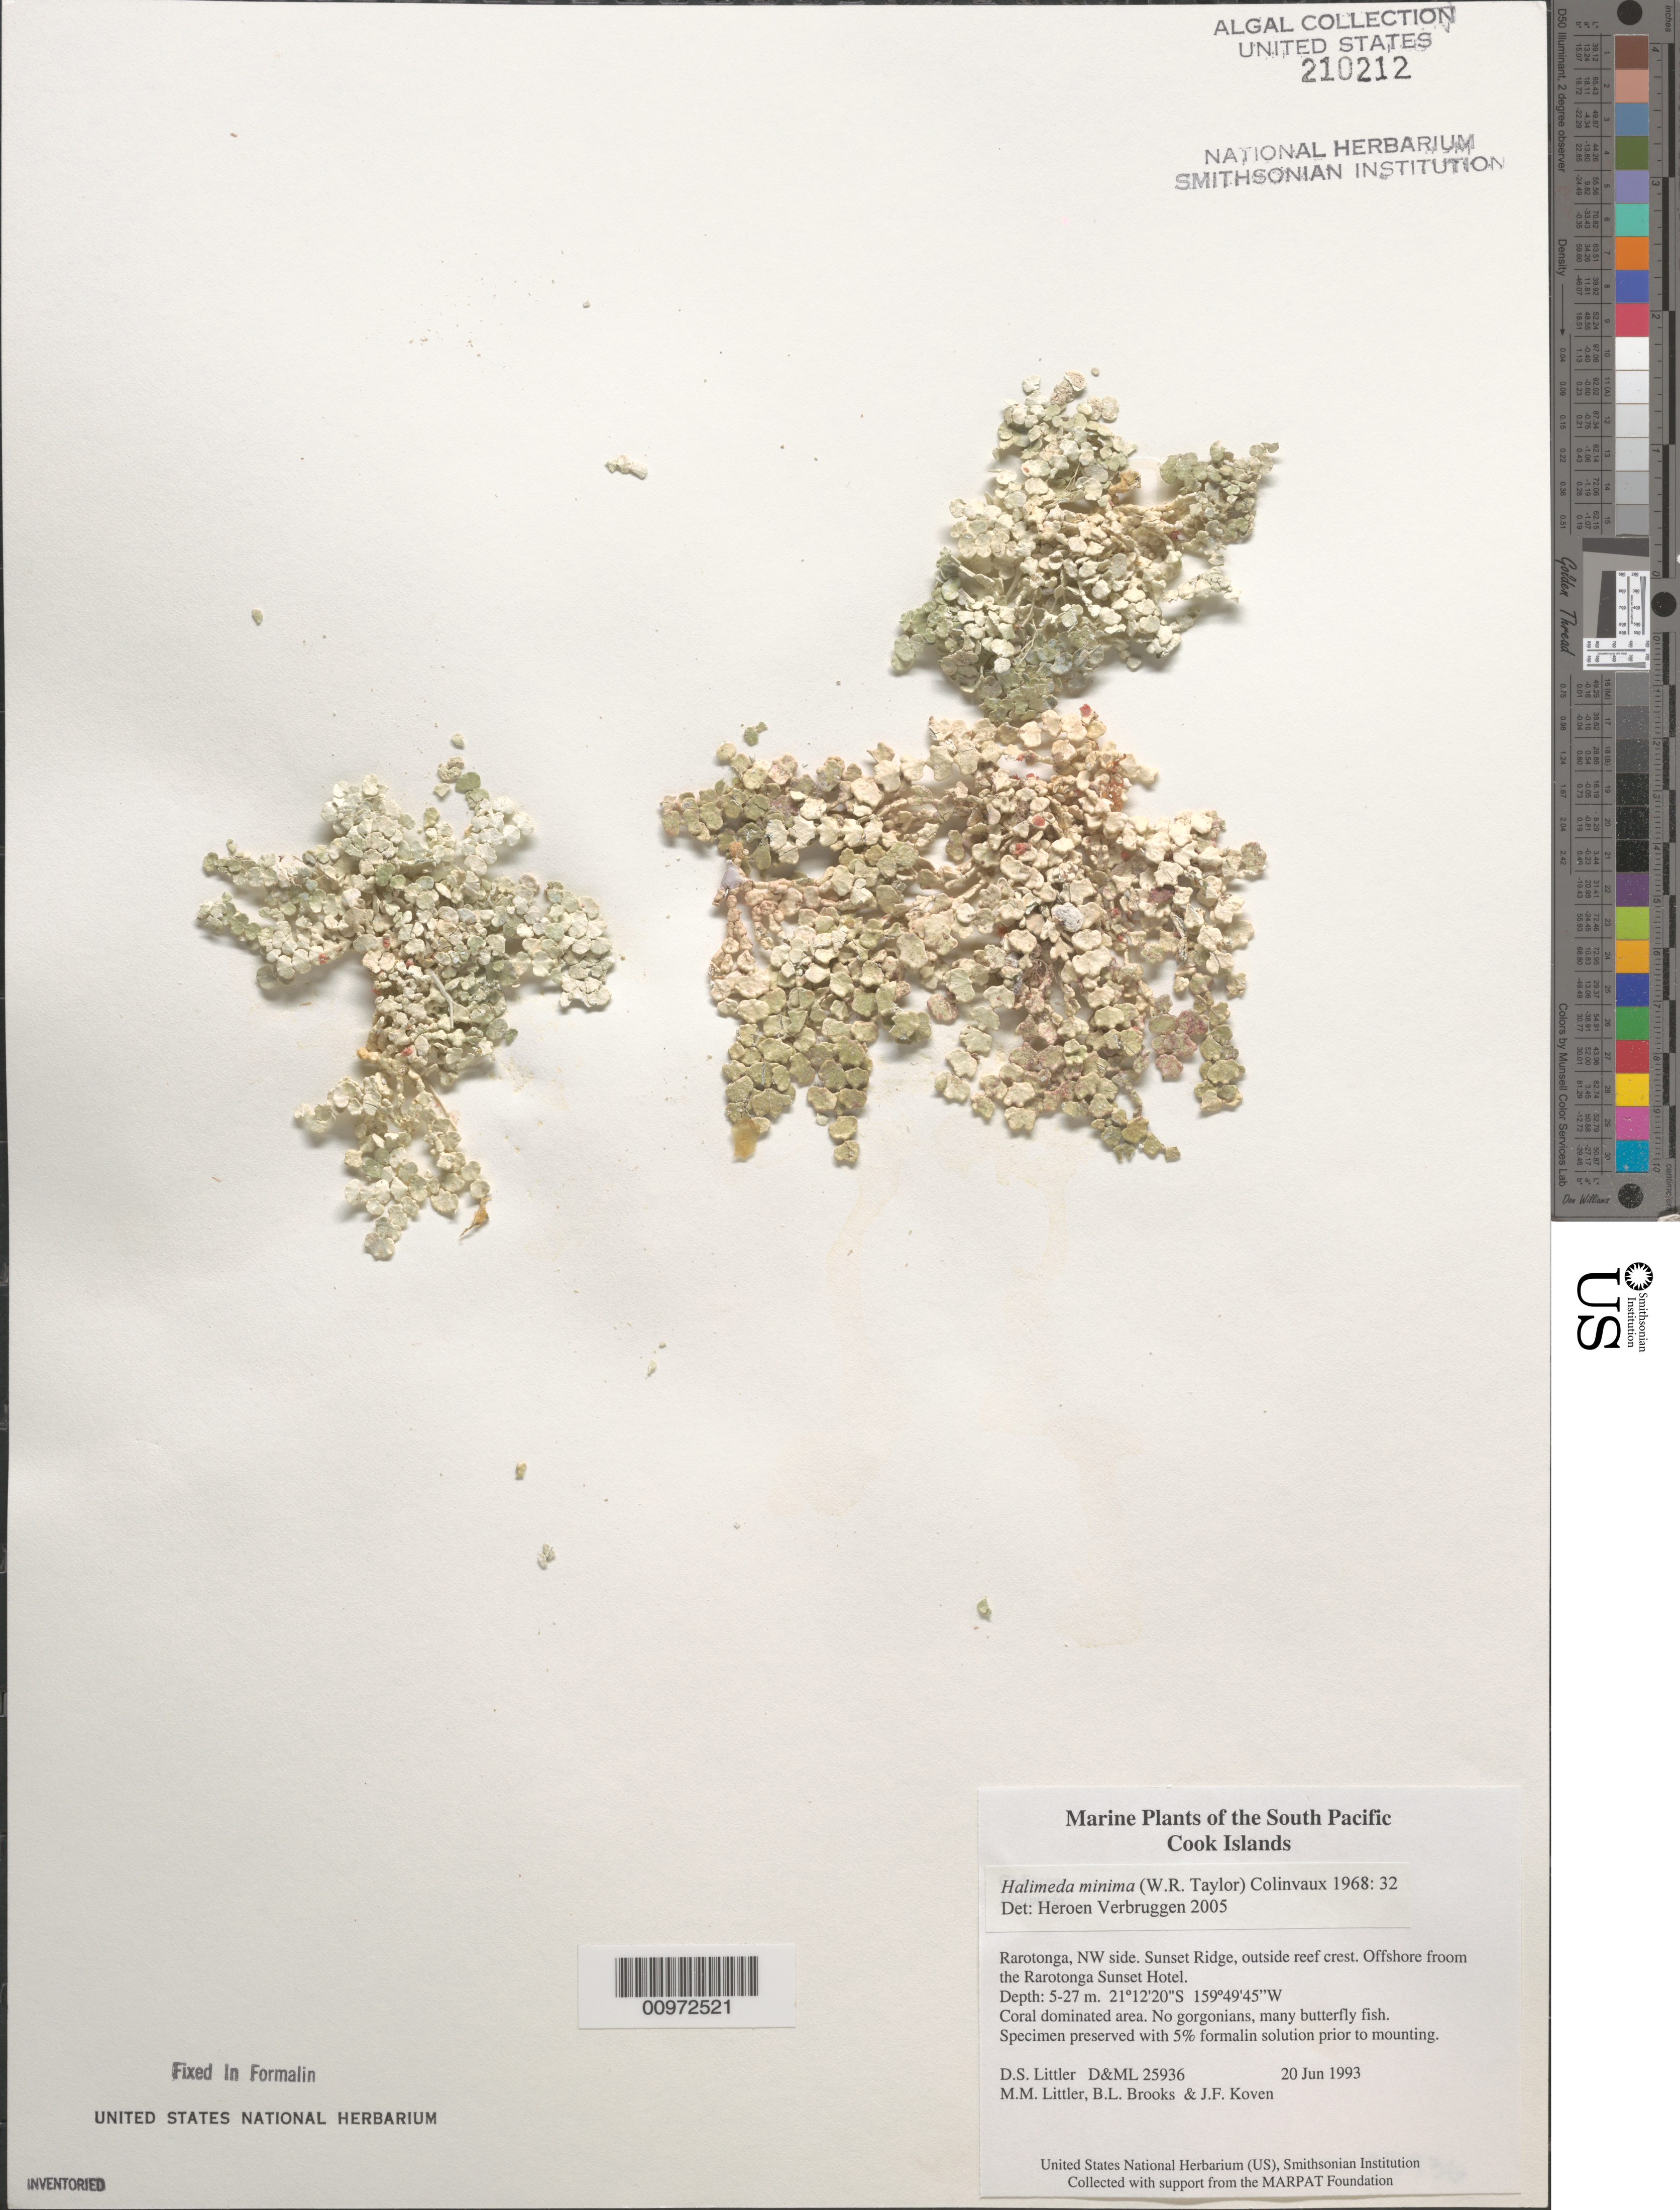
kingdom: Plantae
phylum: Chlorophyta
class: Ulvophyceae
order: Bryopsidales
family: Halimedaceae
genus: Halimeda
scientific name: Halimeda minima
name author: (W.R. Taylor) Hillis-Colinvaux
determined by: Verbruggen, H.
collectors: D. S. Littler, M. M. Littler, B. Brooks & J. Koven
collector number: D&ML 25936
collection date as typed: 20 Jun 1993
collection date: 1993-06-20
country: Cook Islands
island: Rarotonga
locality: Sunset Ridge, outside reef crest, northwest side of island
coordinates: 21 12'20"S, 159 49'45"W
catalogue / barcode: US 210212